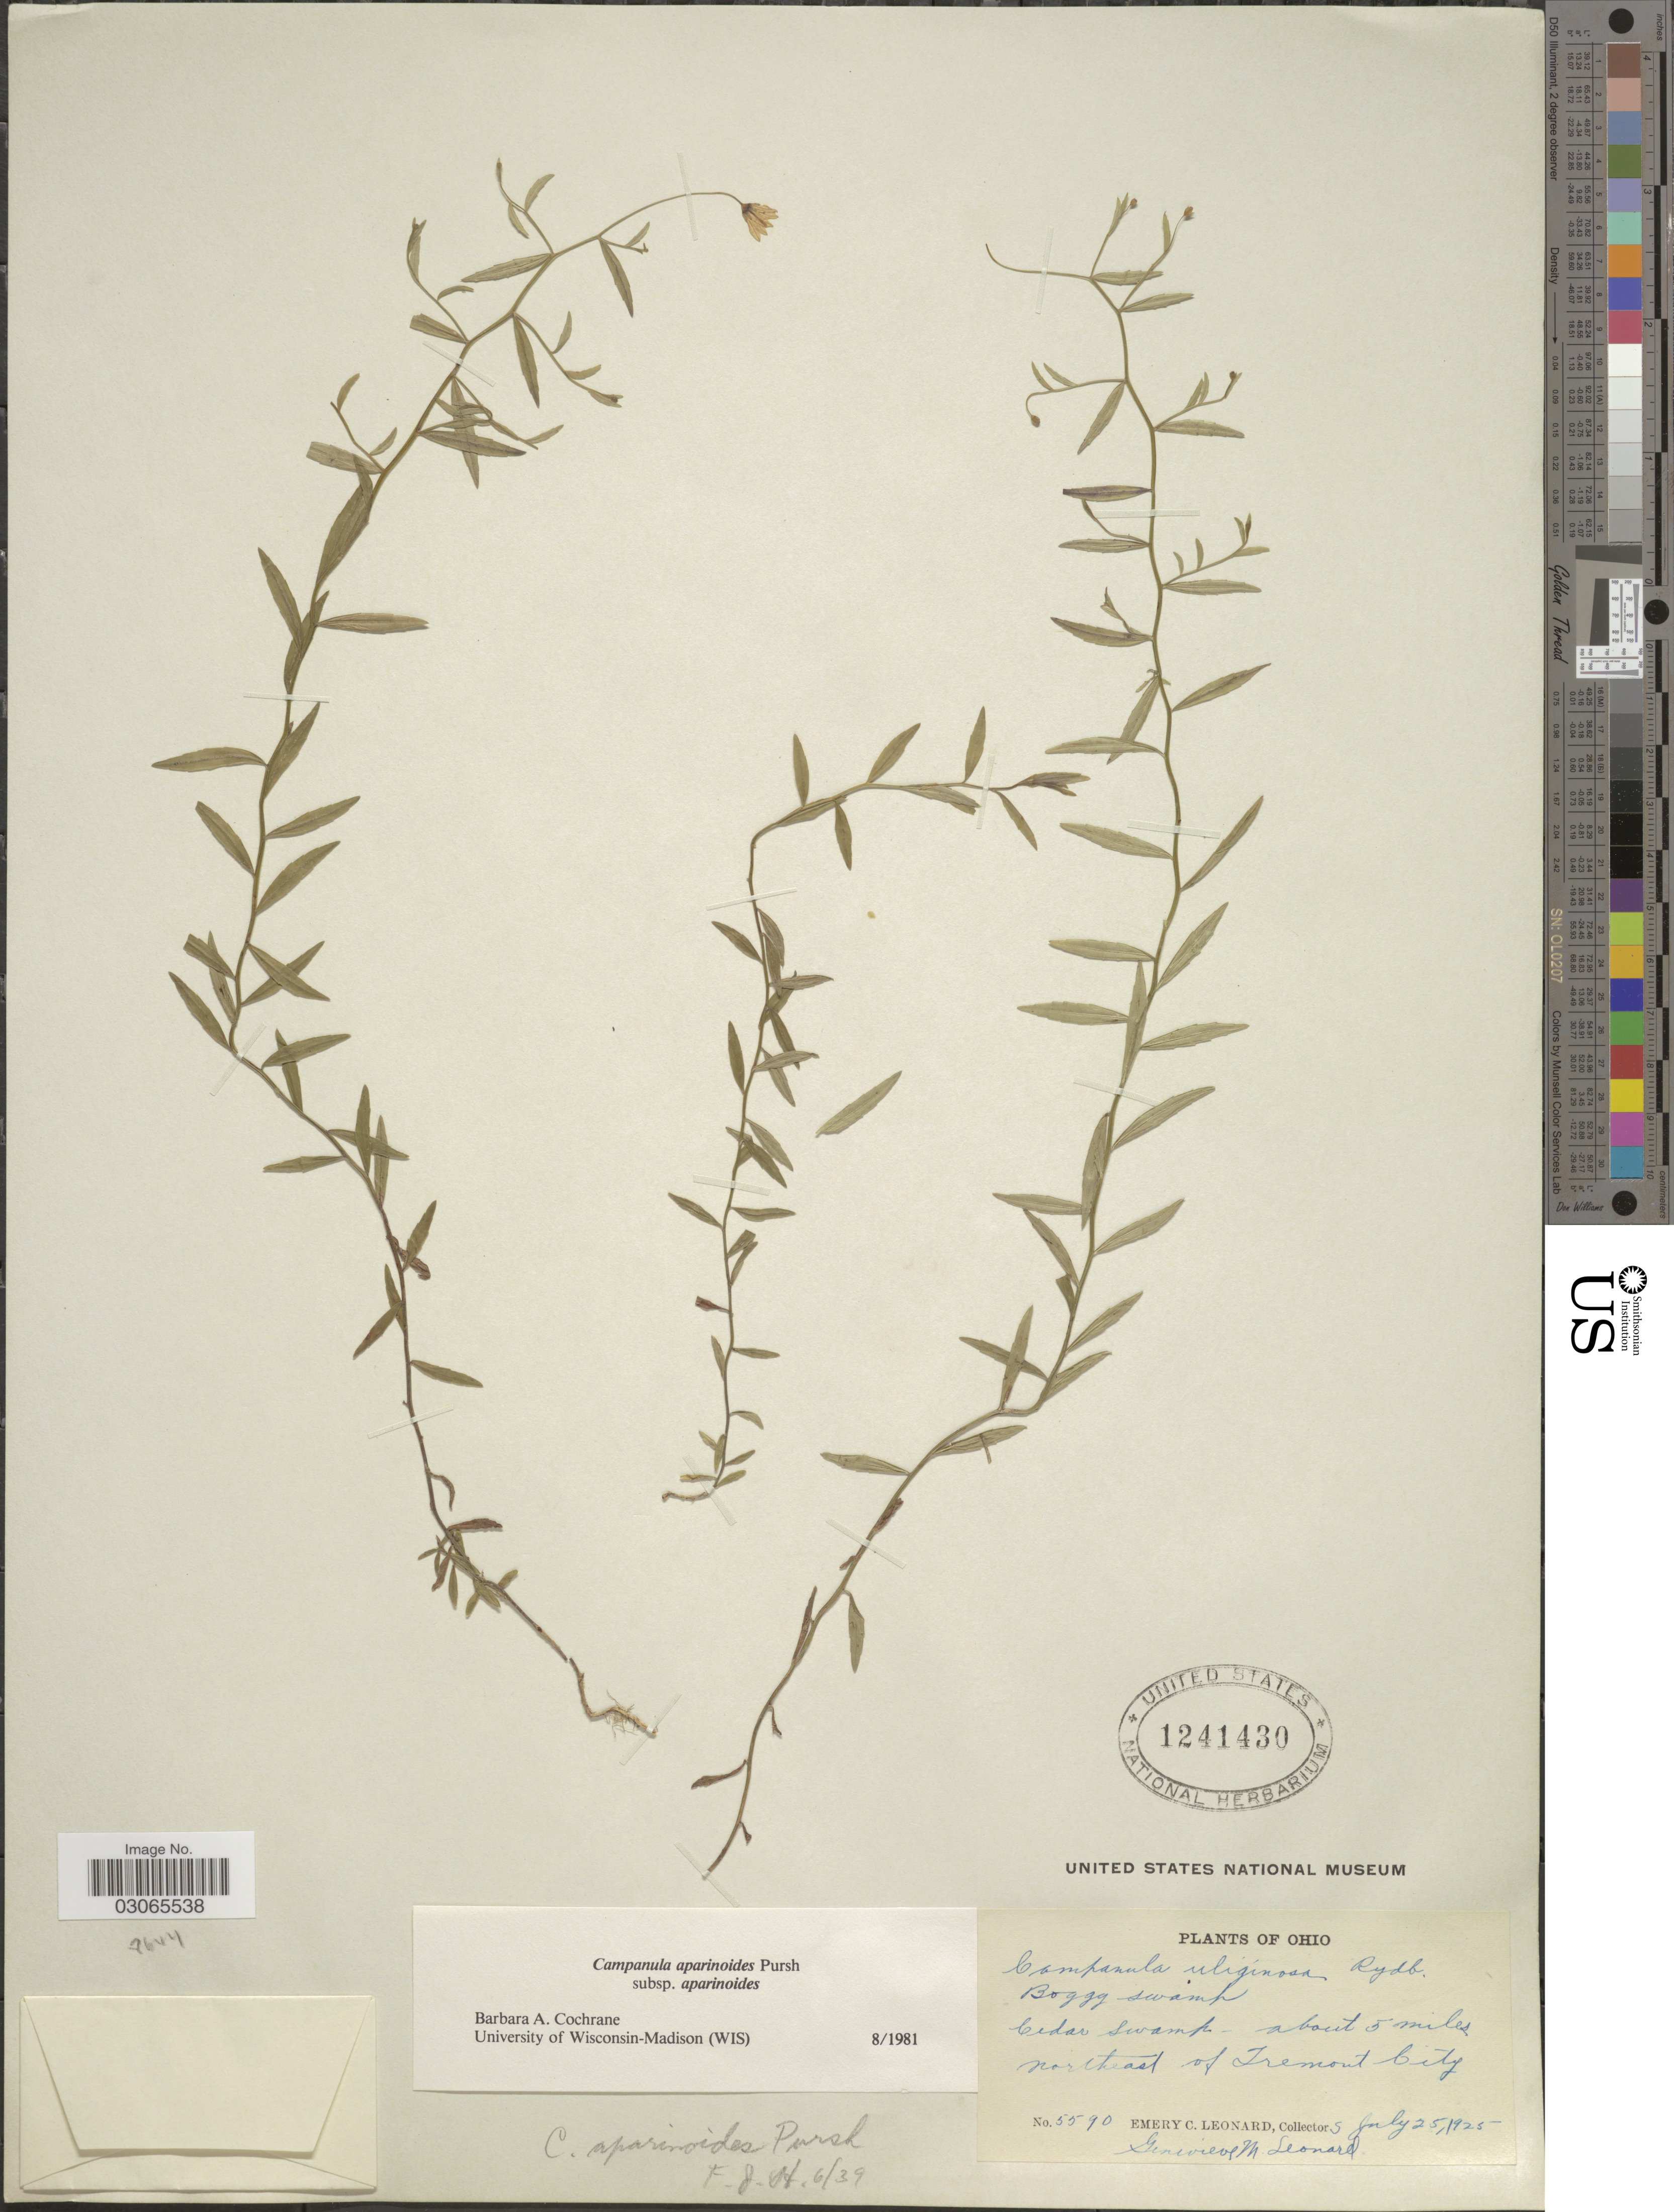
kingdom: Plantae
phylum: Tracheophyta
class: Magnoliopsida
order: Asterales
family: Campanulaceae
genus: Campanula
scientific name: Campanula aparinoides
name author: Pursh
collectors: E. C. Leonard & G. M. Leonard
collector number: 5590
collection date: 1925-07-25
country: United States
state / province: Ohio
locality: Cedar swamp - about 5 miles northeast of Tremont City.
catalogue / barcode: US 1241430